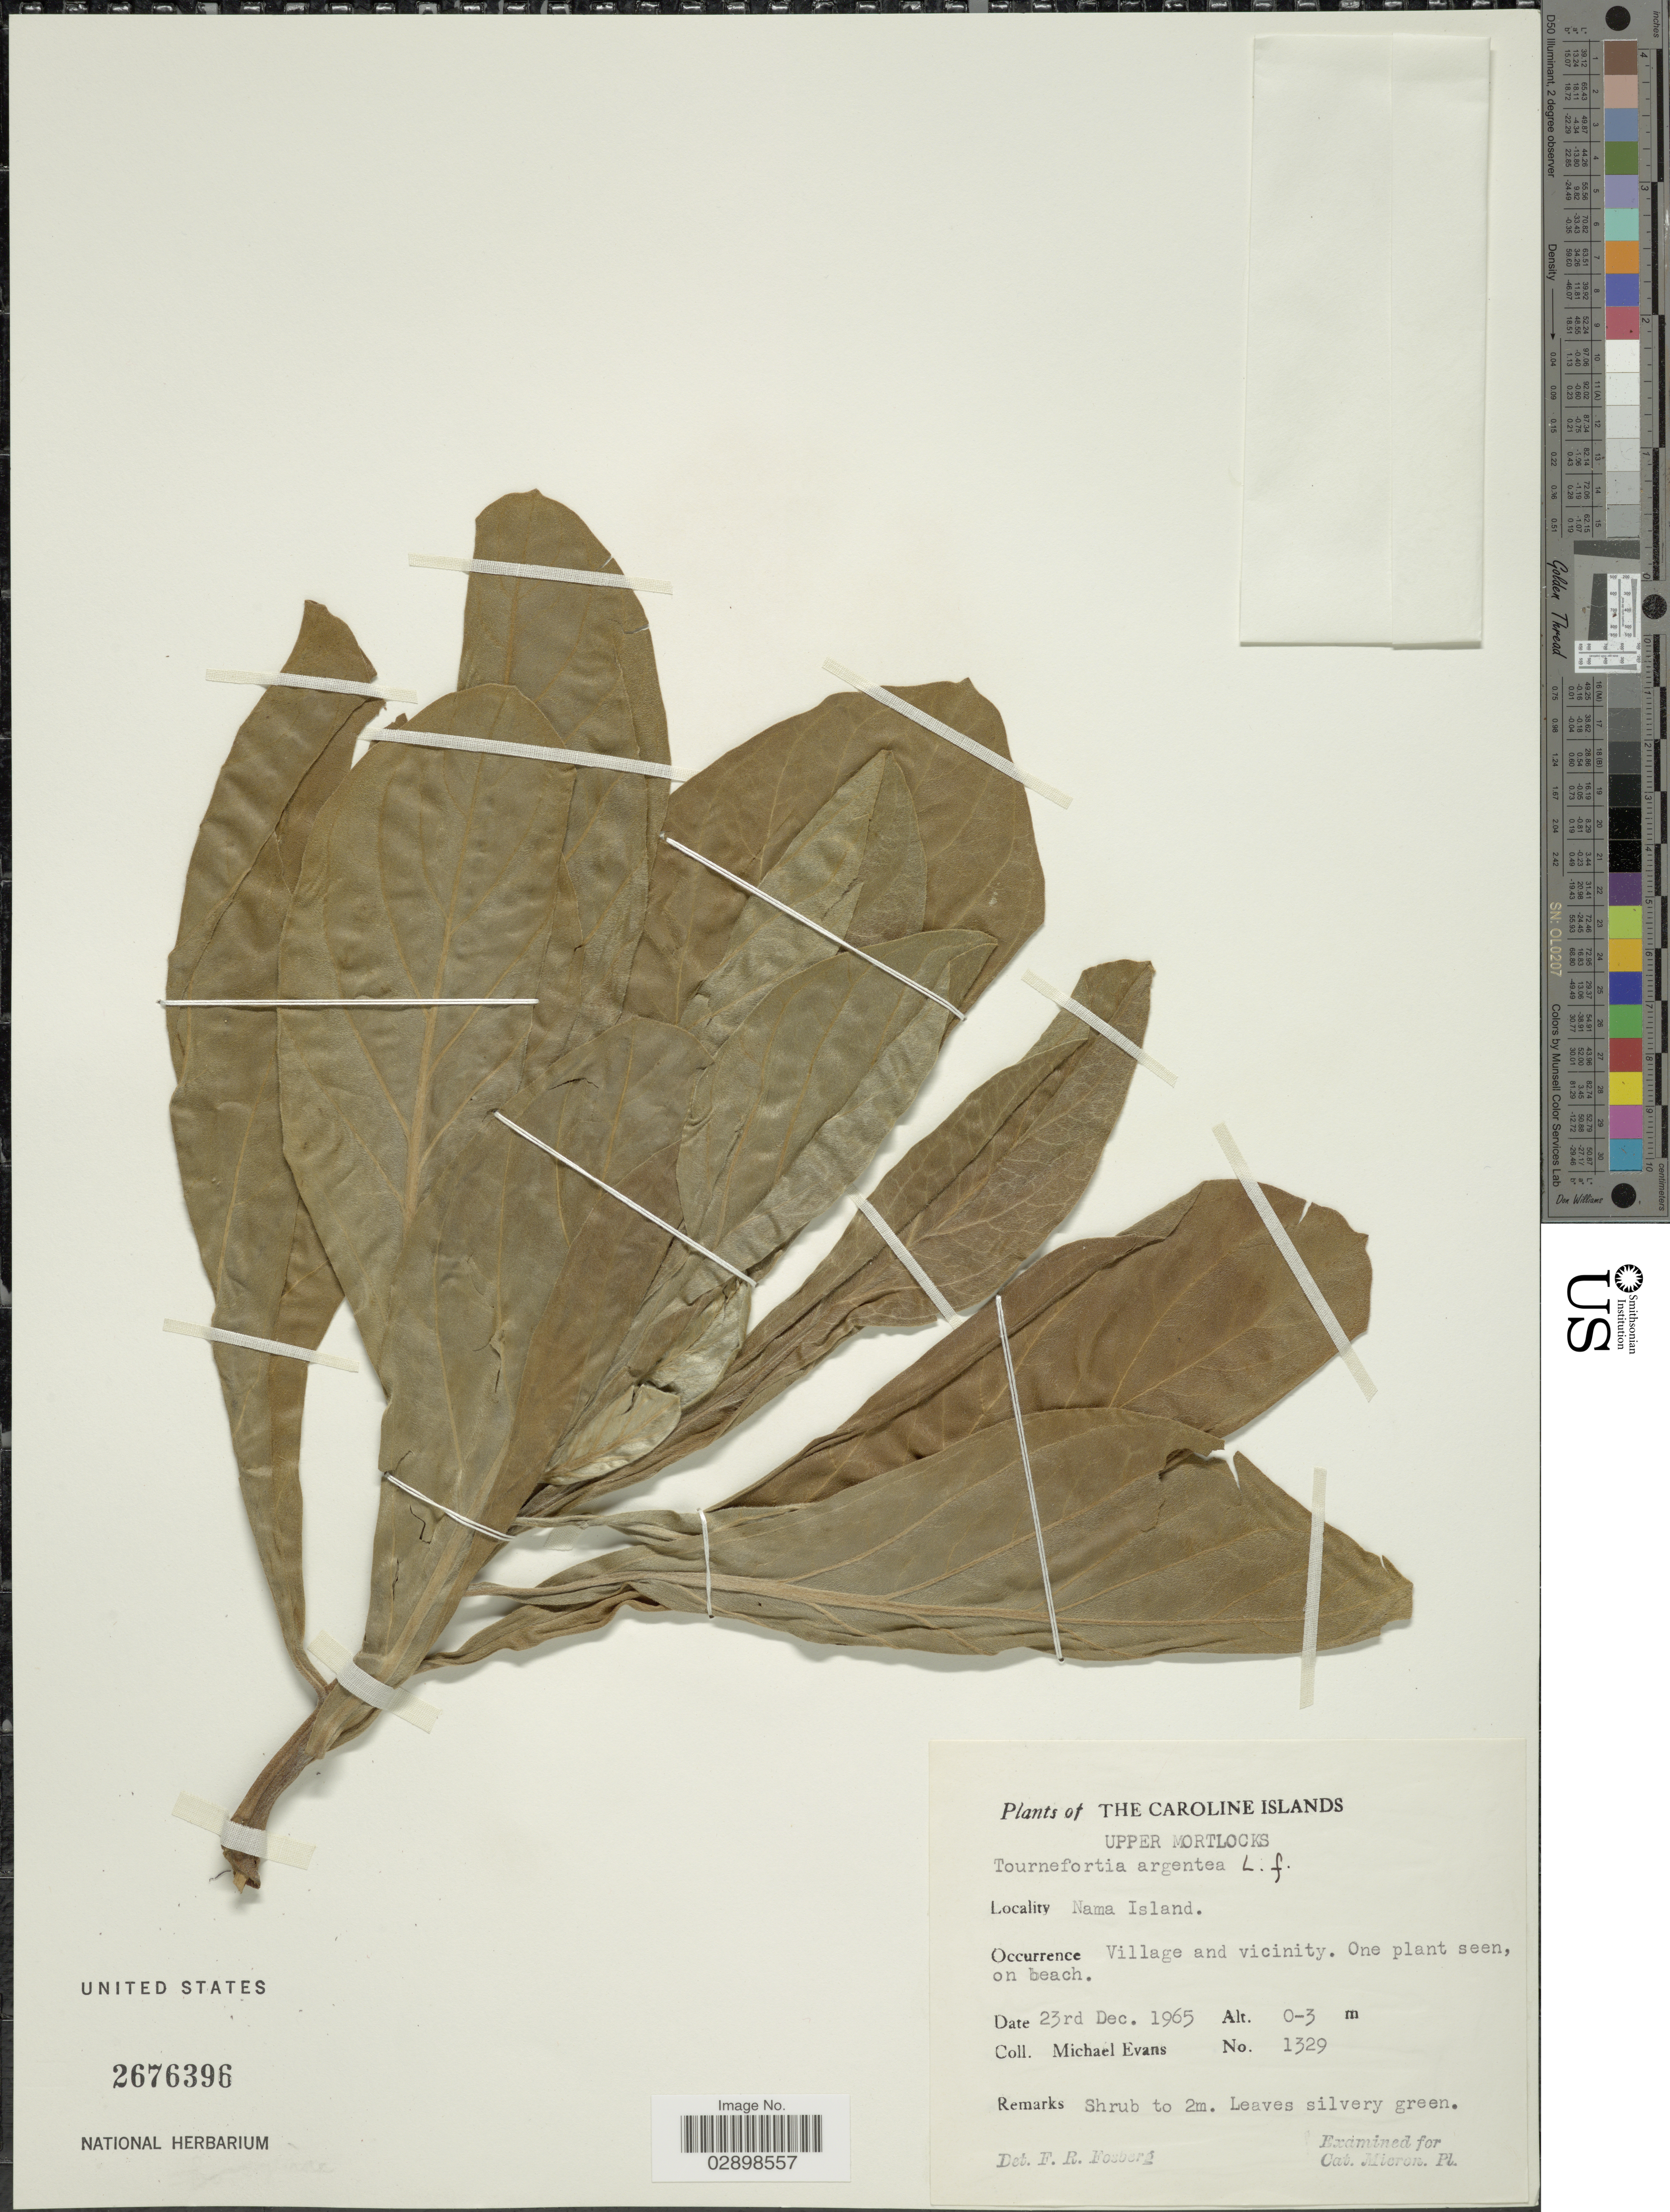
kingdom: Plantae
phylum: Tracheophyta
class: Magnoliopsida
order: Boraginales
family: Heliotropiaceae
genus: Heliotropium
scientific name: Heliotropium arboreum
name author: (Blanco) Mabberley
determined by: Wagner, W. L., (BOT), Smithsonian Institution - National Museum of Natural History (UNITED STATES)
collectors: M. Evans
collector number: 1329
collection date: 1965-12-23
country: Micronesia, Federated States of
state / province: Truk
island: Nama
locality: Caroline Islands. Upper Mortlocks. Nama Island.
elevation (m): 0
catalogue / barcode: US 2676396